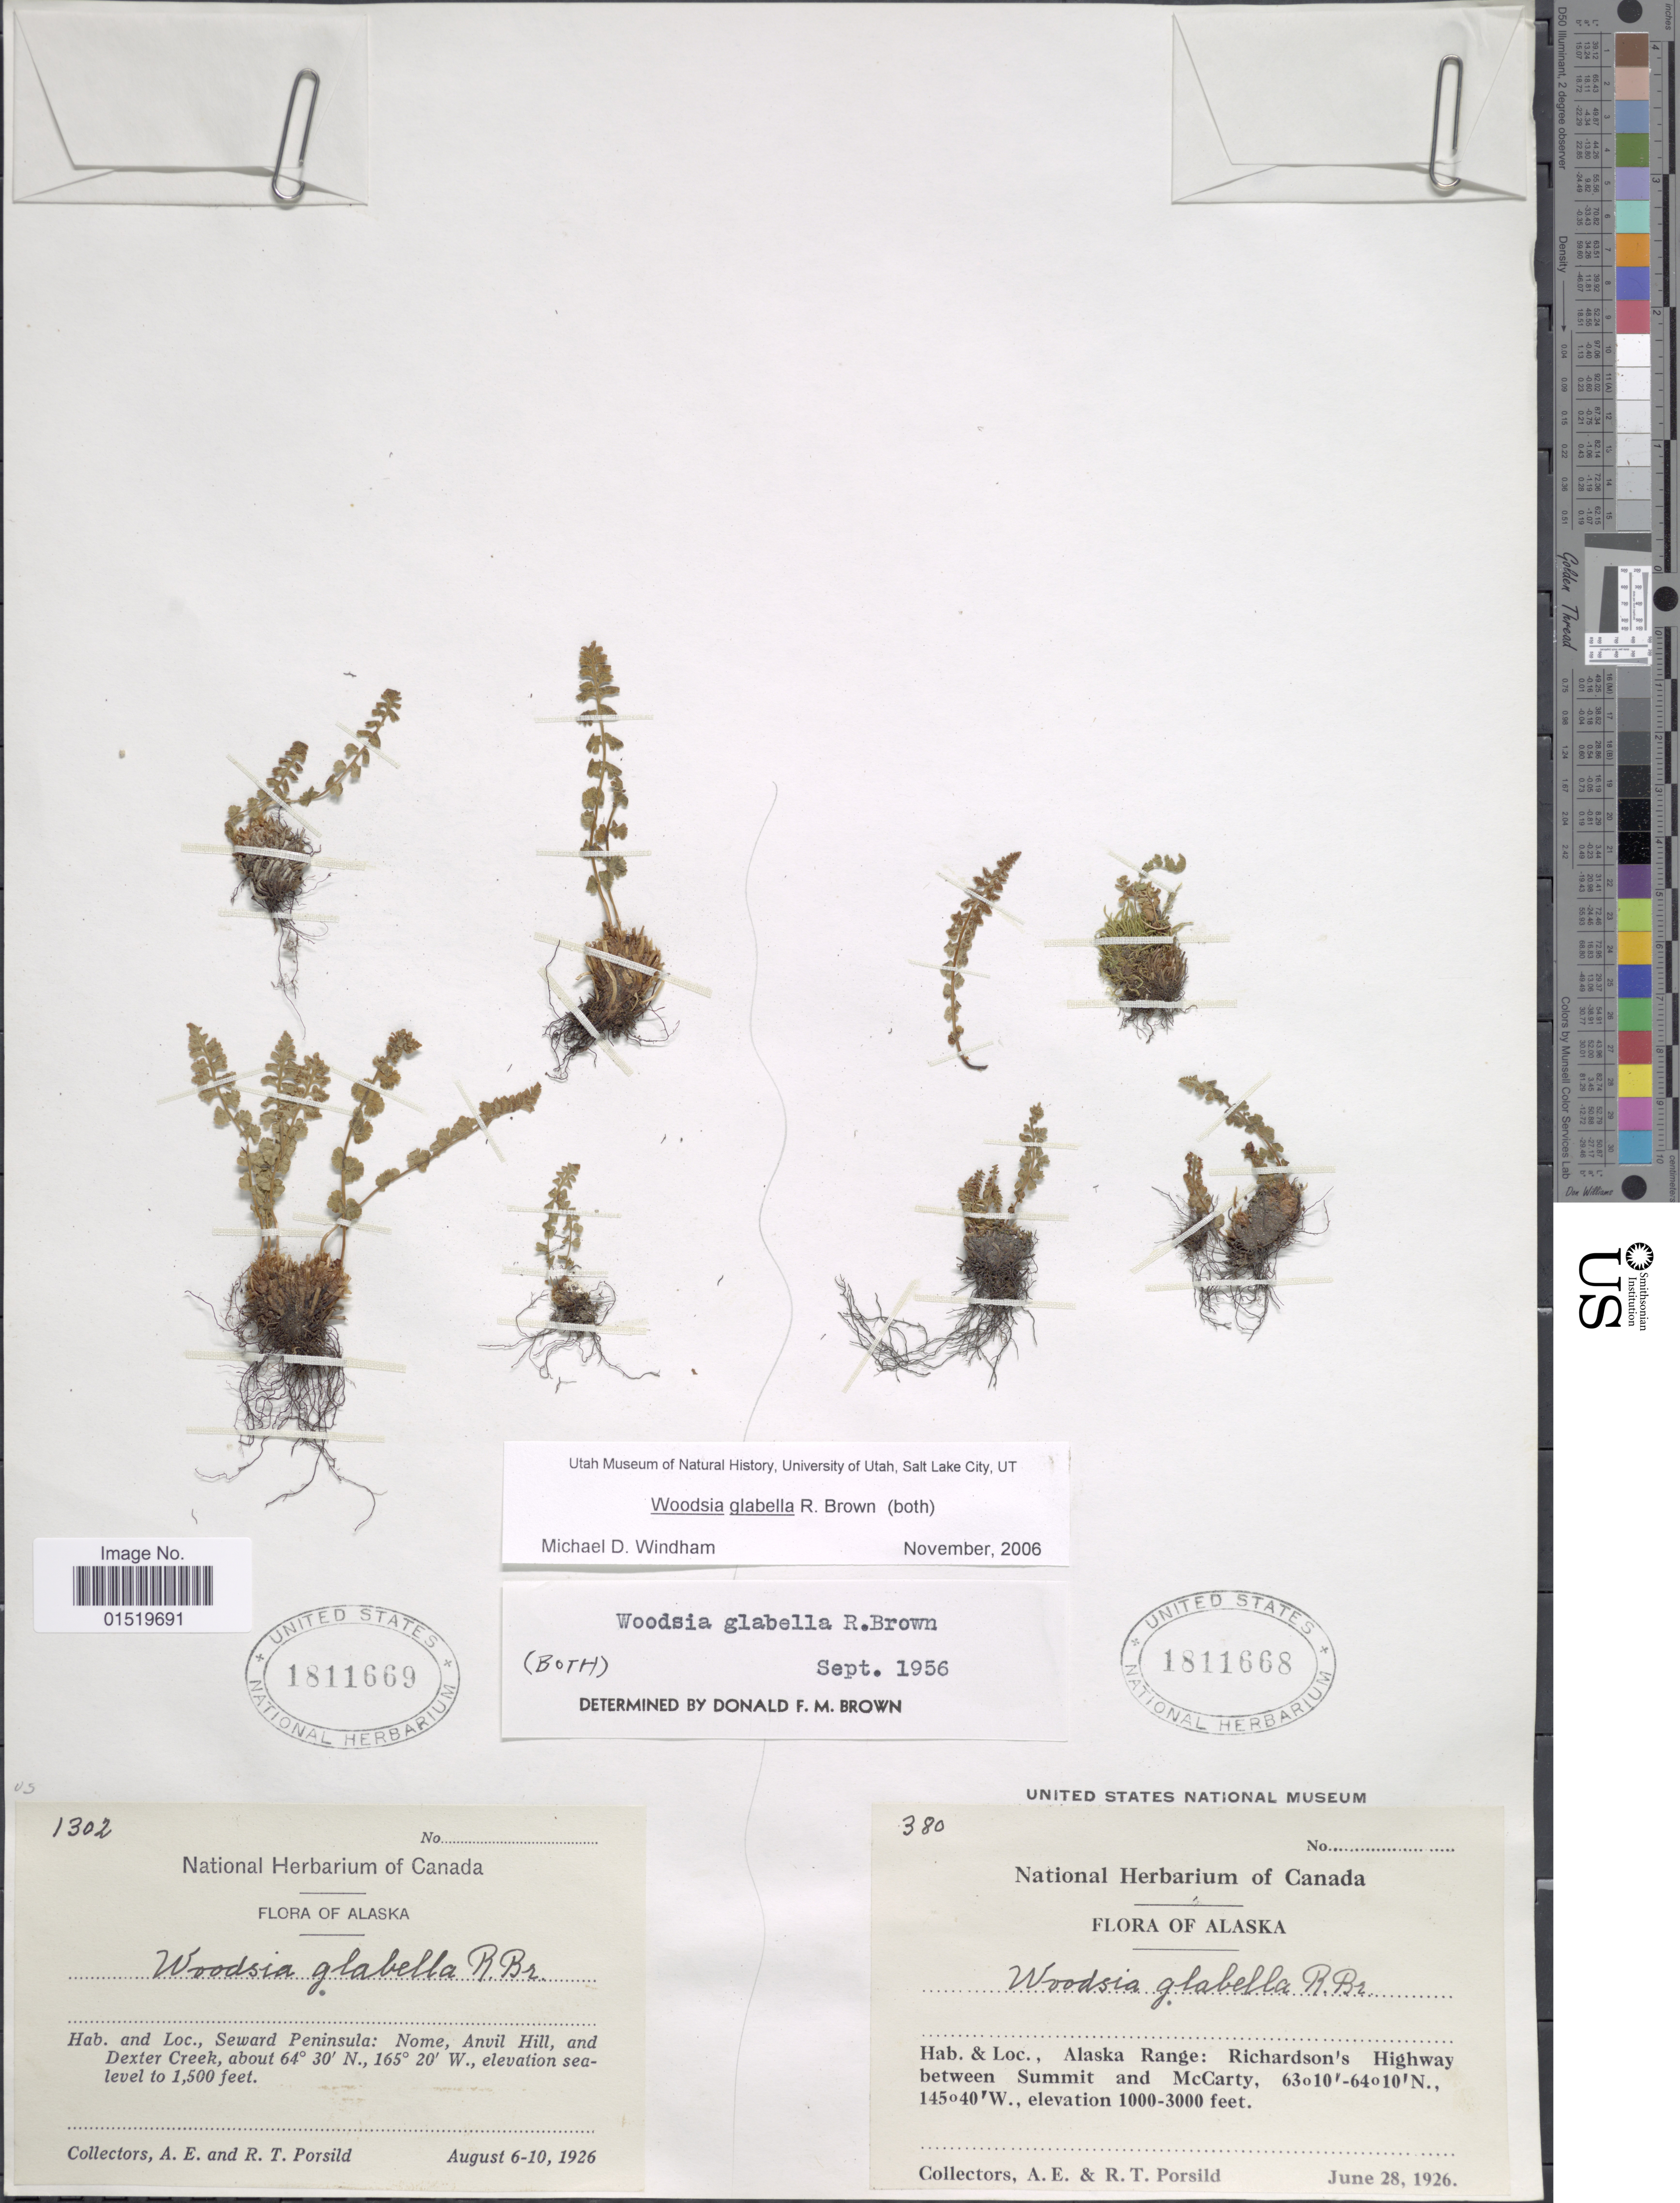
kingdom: Plantae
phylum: Tracheophyta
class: Polypodiopsida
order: Polypodiales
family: Woodsiaceae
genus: Woodsia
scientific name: Woodsia glabella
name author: R. Br.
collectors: A. E. Porsild & R. T. Porsild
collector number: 1302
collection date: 1926-08-06/1926-08-10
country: United States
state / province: Alaska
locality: Seward peninsula: Nome, Anvill Hill, and Dexter Creek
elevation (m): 457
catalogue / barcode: US 1811669